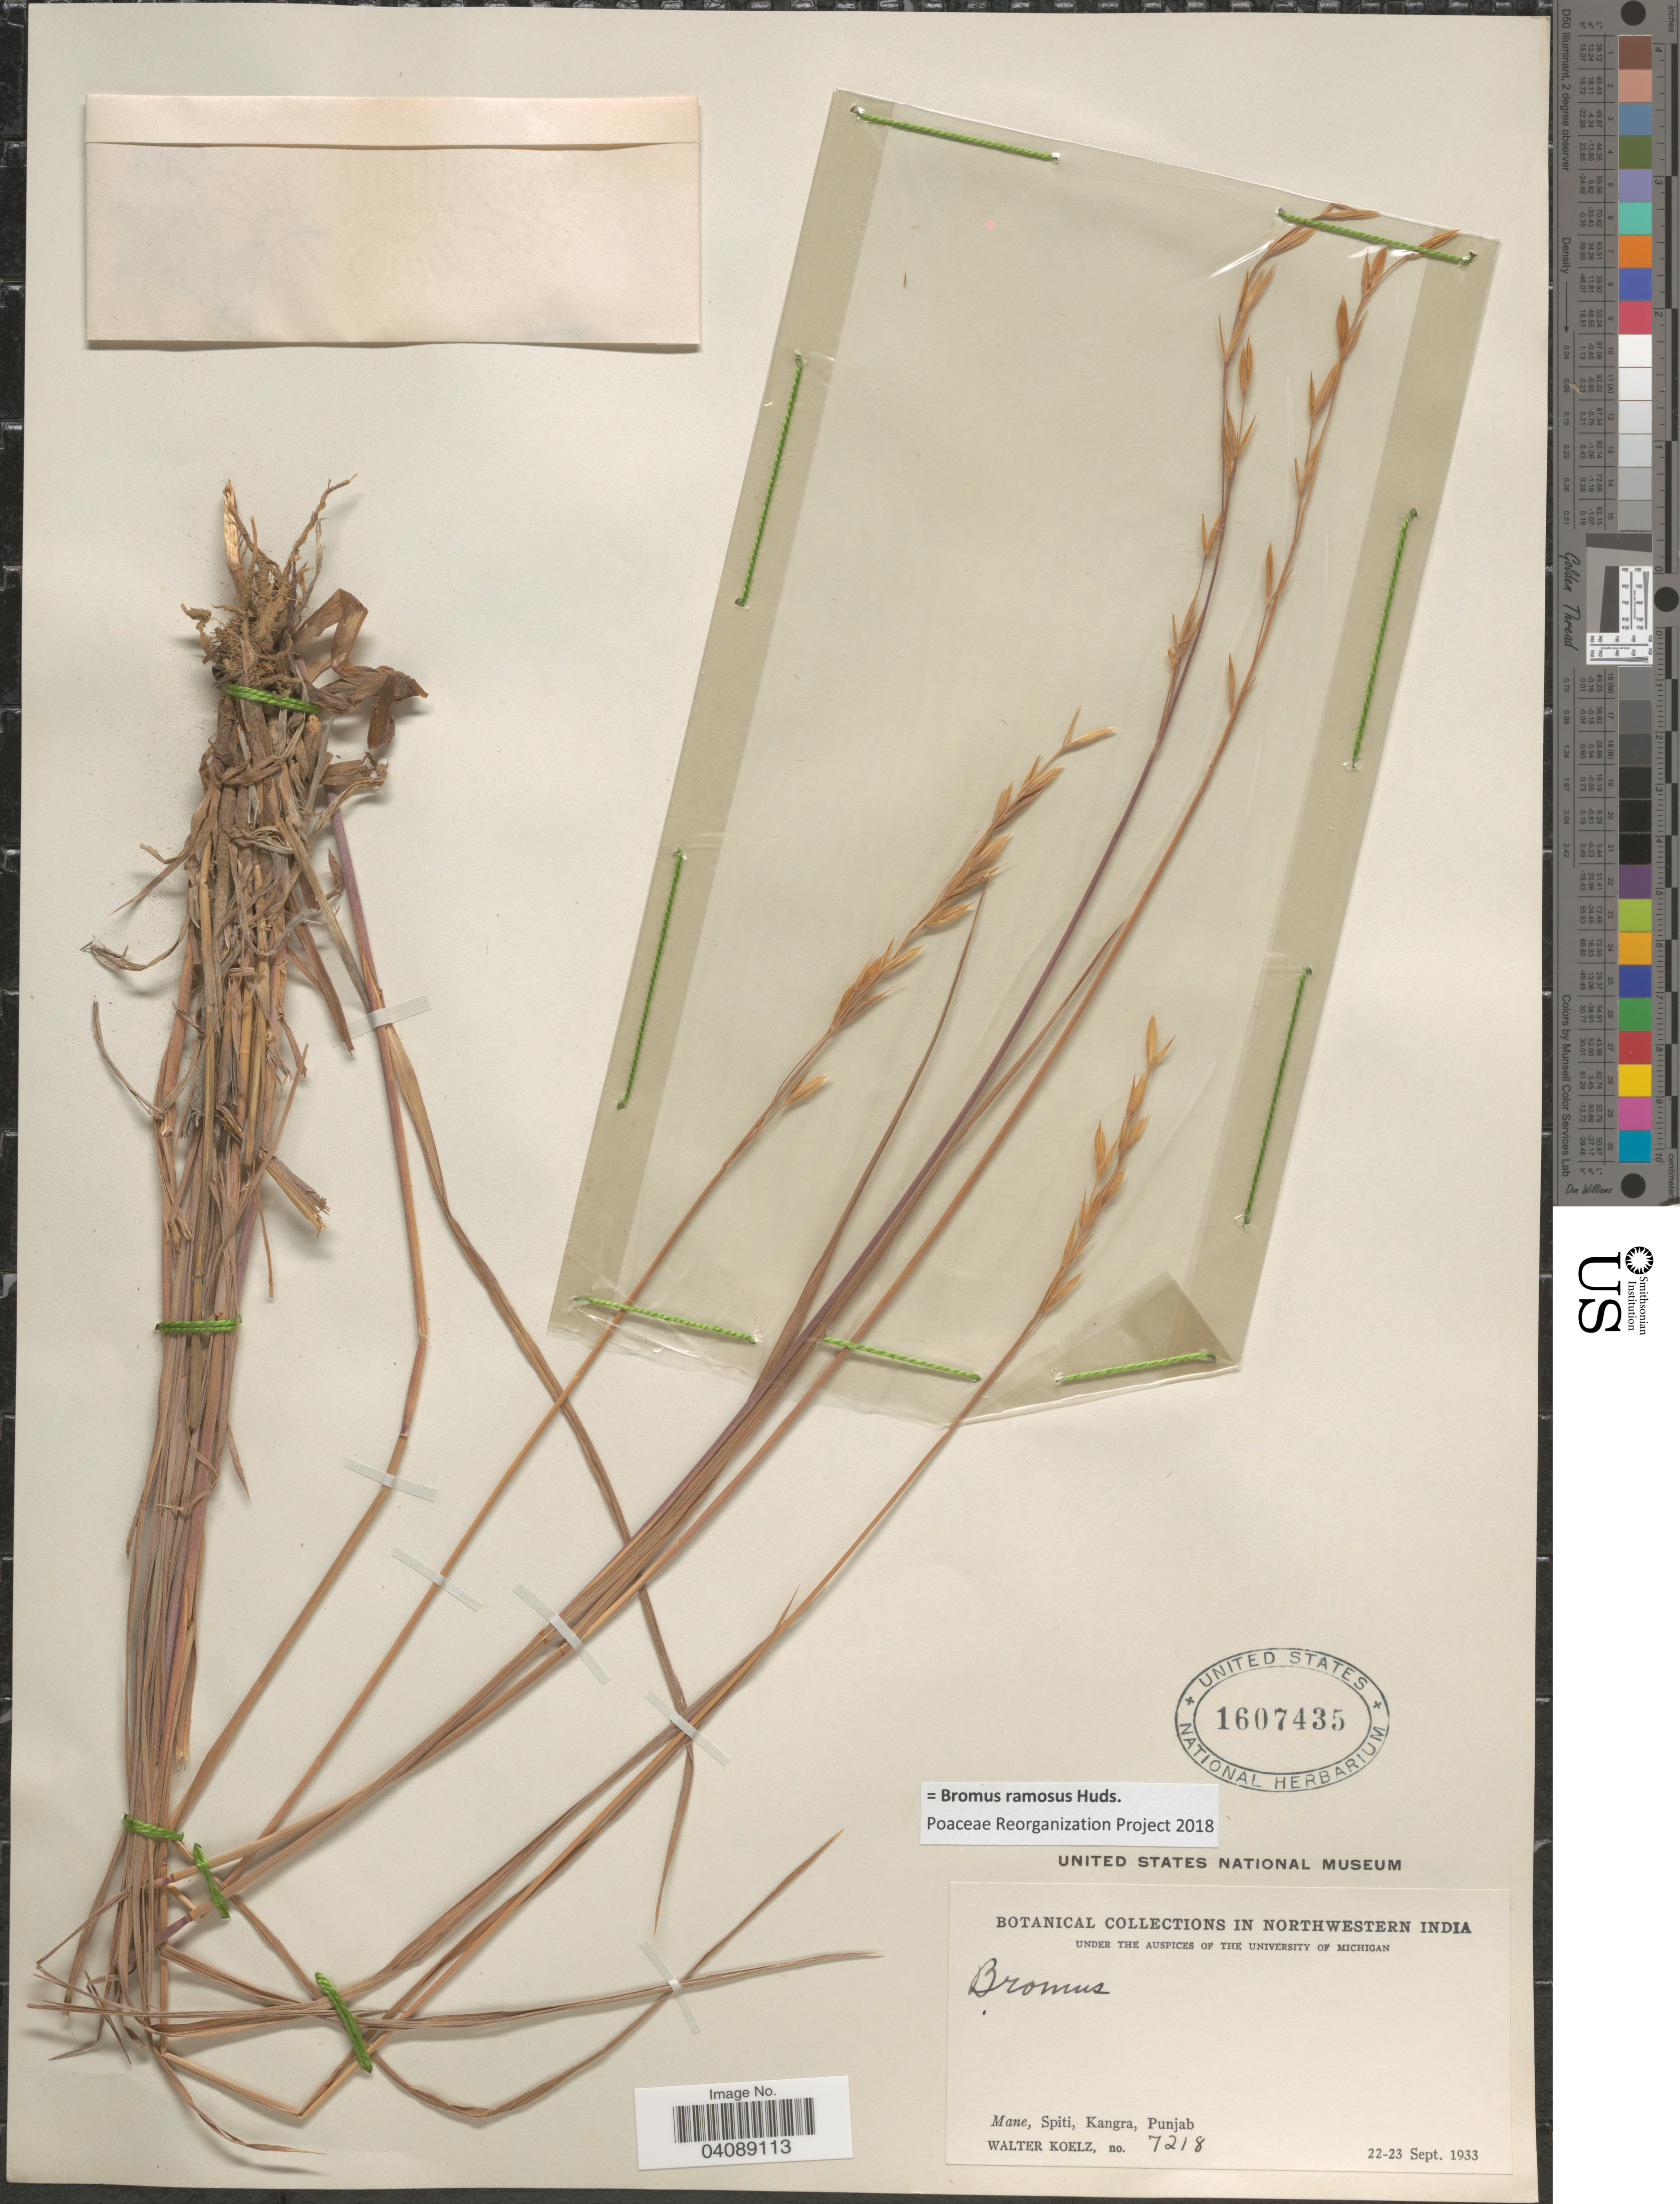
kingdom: Plantae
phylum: Tracheophyta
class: Liliopsida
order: Poales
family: Poaceae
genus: Bromus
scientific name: Bromus ramosus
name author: Huds.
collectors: W. N. Koelz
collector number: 7218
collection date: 1933-09-22/1933-09-23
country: India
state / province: Punjab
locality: In Northwestern India. Mane, Spiti, Kangra.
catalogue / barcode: US 1607435